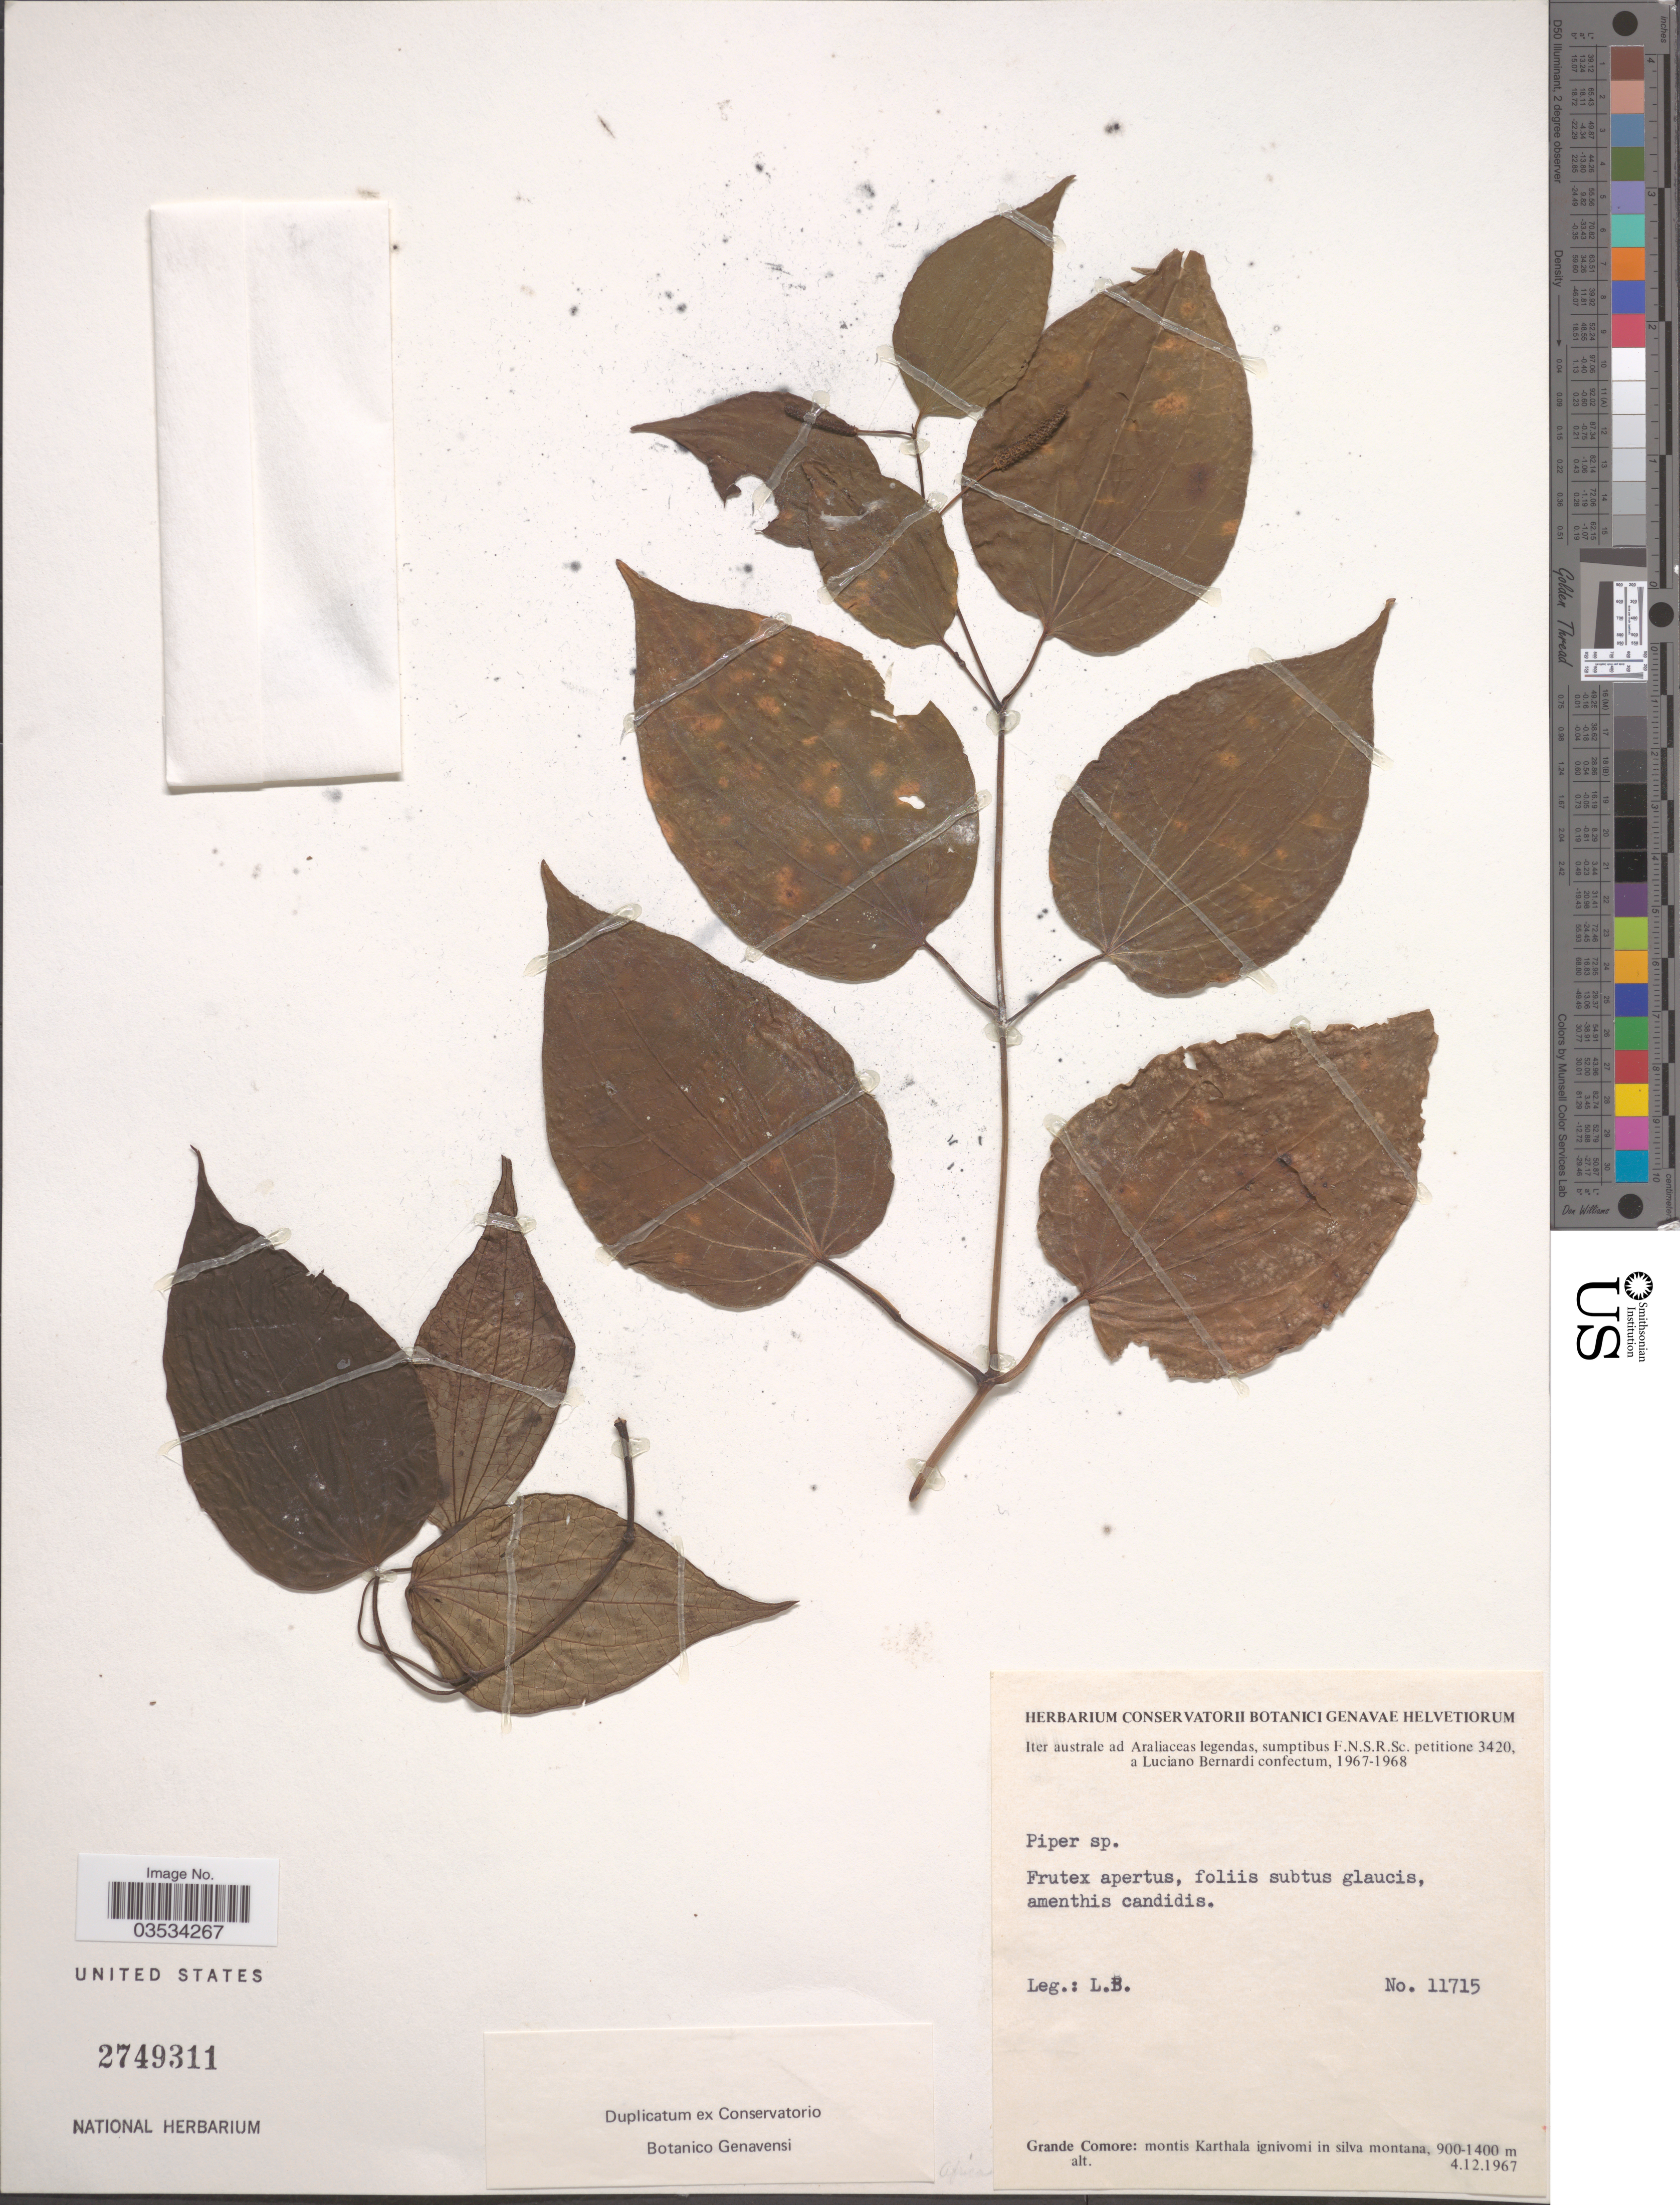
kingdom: Plantae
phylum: Tracheophyta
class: Magnoliopsida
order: Piperales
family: Piperaceae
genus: Piper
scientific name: Piper sp.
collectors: L. Bernardi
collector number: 11715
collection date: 1967-12-04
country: Comoros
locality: Grande Comore: montis Karthala ignivomi in silva montana.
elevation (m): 900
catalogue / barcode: US 2749311